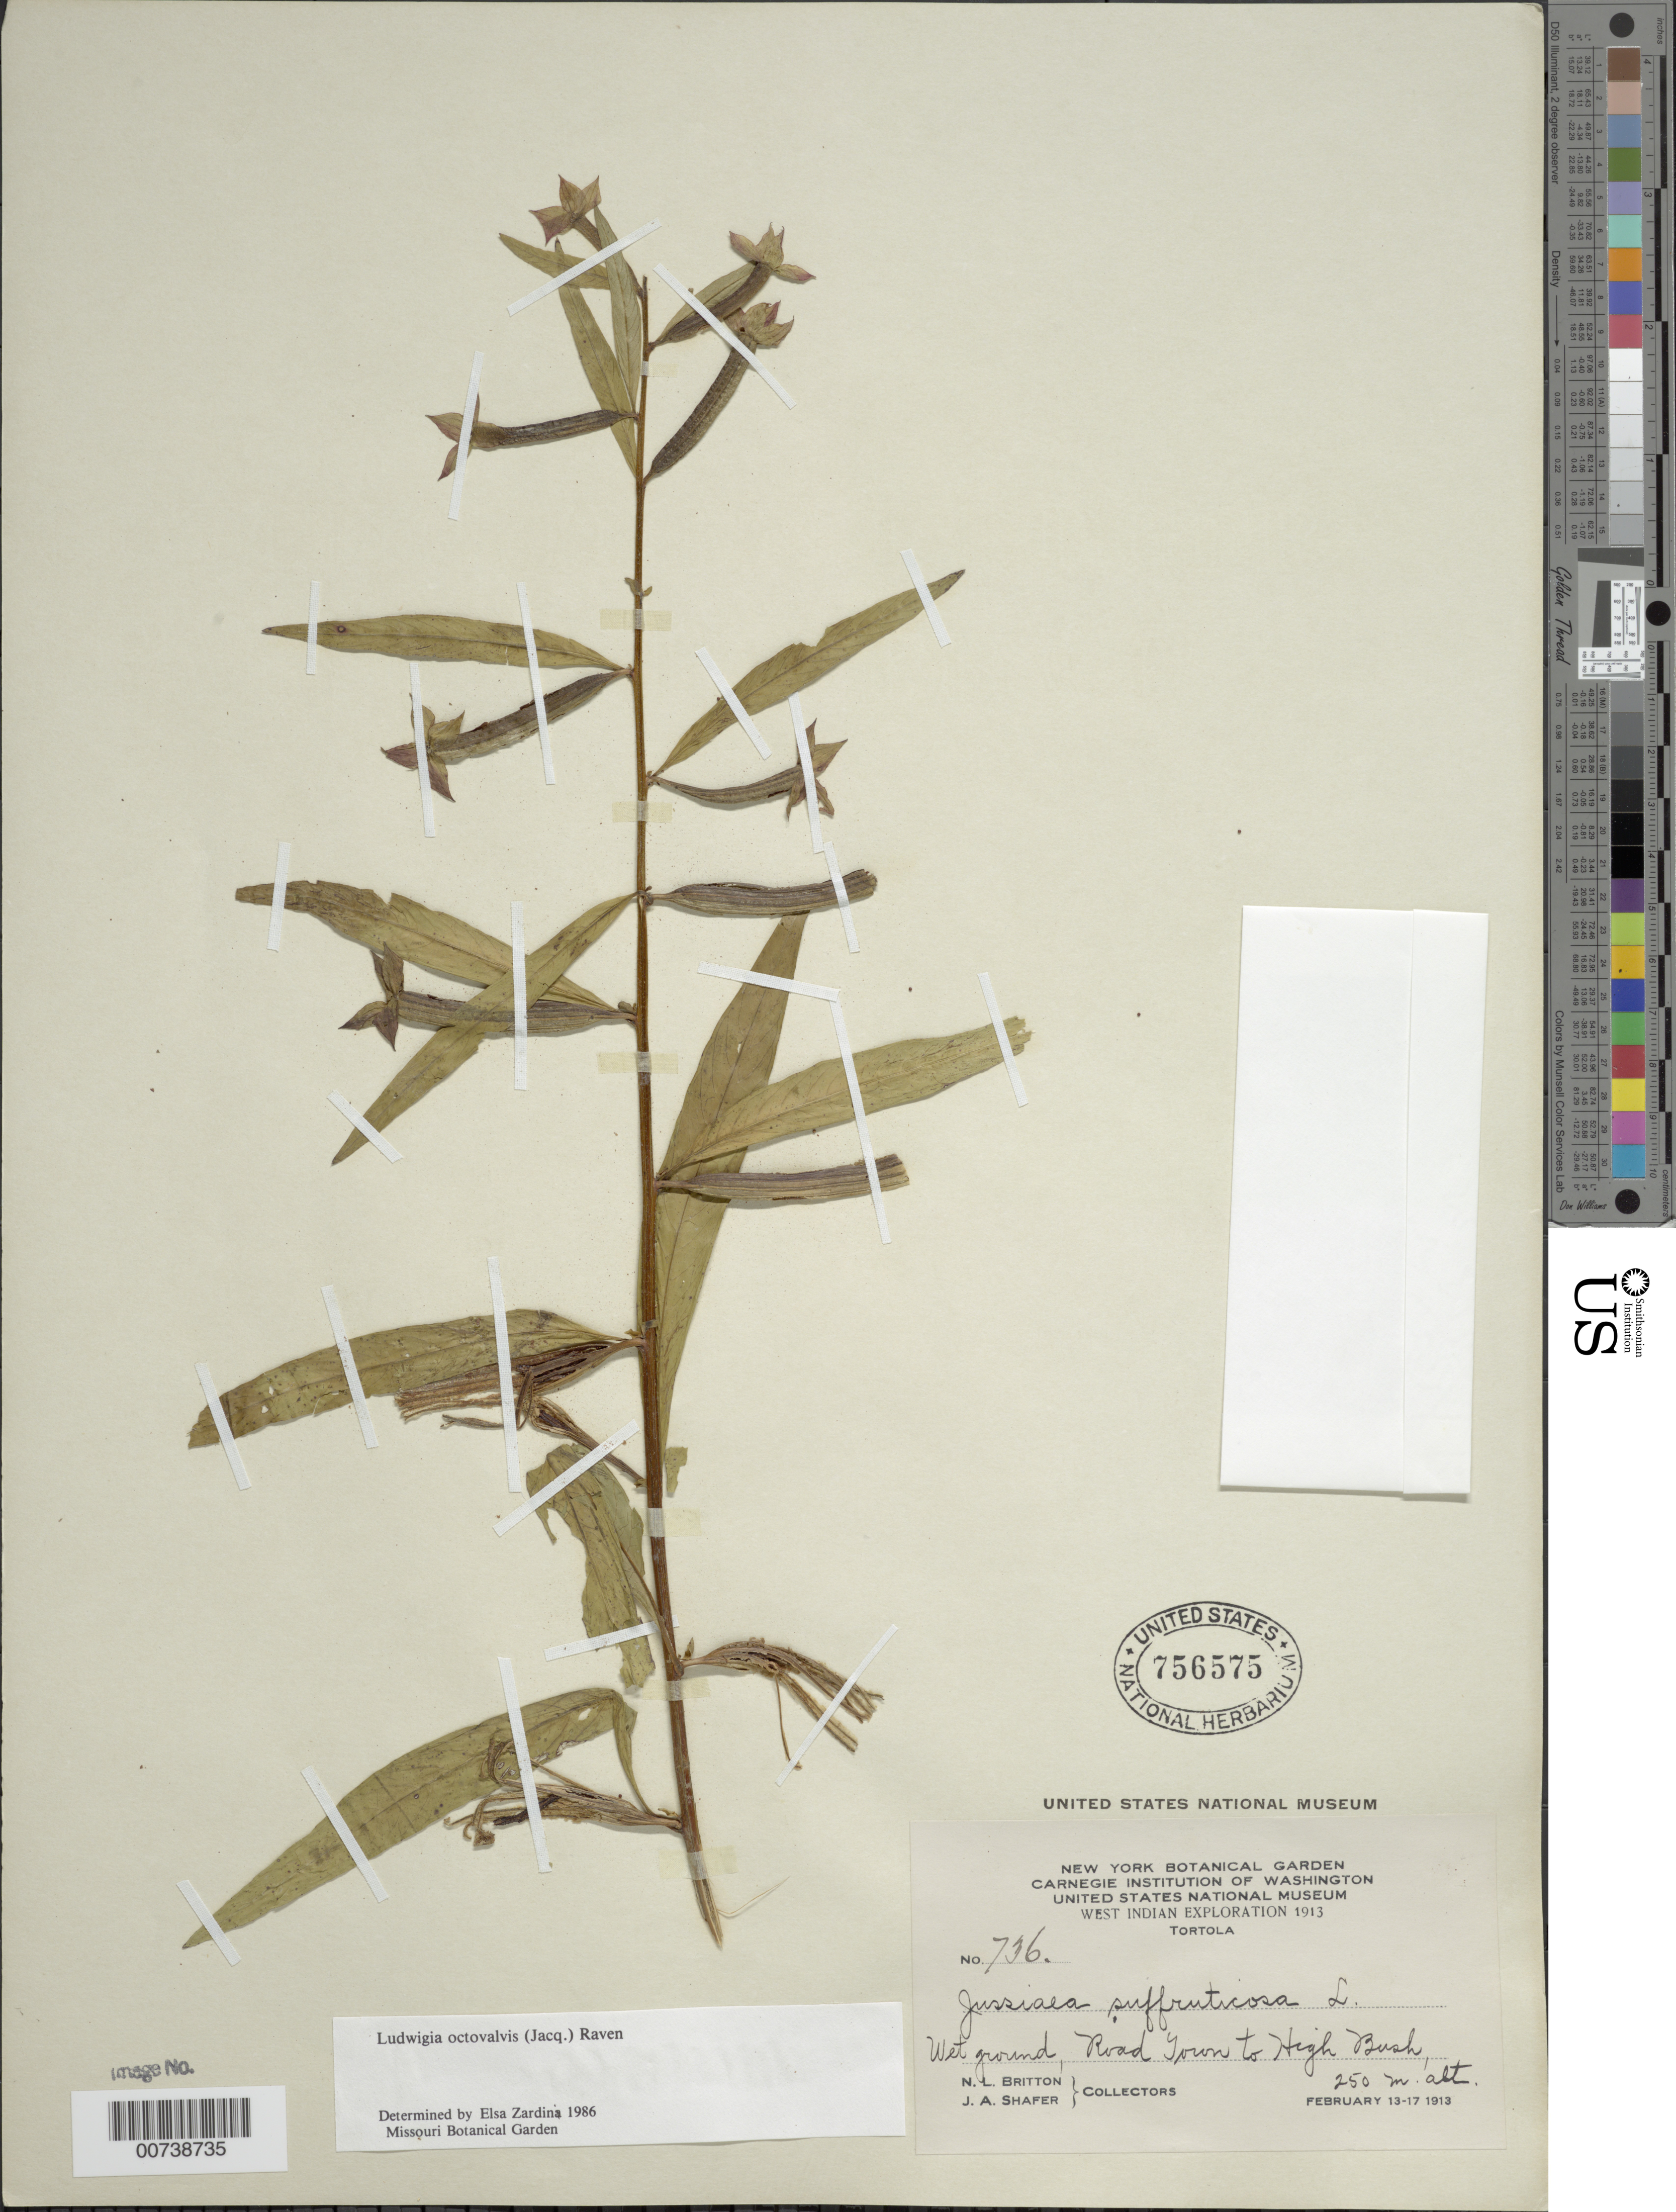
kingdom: Plantae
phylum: Tracheophyta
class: Magnoliopsida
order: Myrtales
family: Onagraceae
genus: Ludwigia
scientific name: Ludwigia octovalvis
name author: (Jacq.) P.H. Raven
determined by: Zardini, E. M.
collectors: N. Britton & J. A. Shafer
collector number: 736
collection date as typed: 13 Feb 1913 to 17 Feb 1913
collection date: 1913-02-13/1913-02-17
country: British Virgin Islands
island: Tortola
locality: Road Town to High Bush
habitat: Wet ground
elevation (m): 250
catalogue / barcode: US 756575